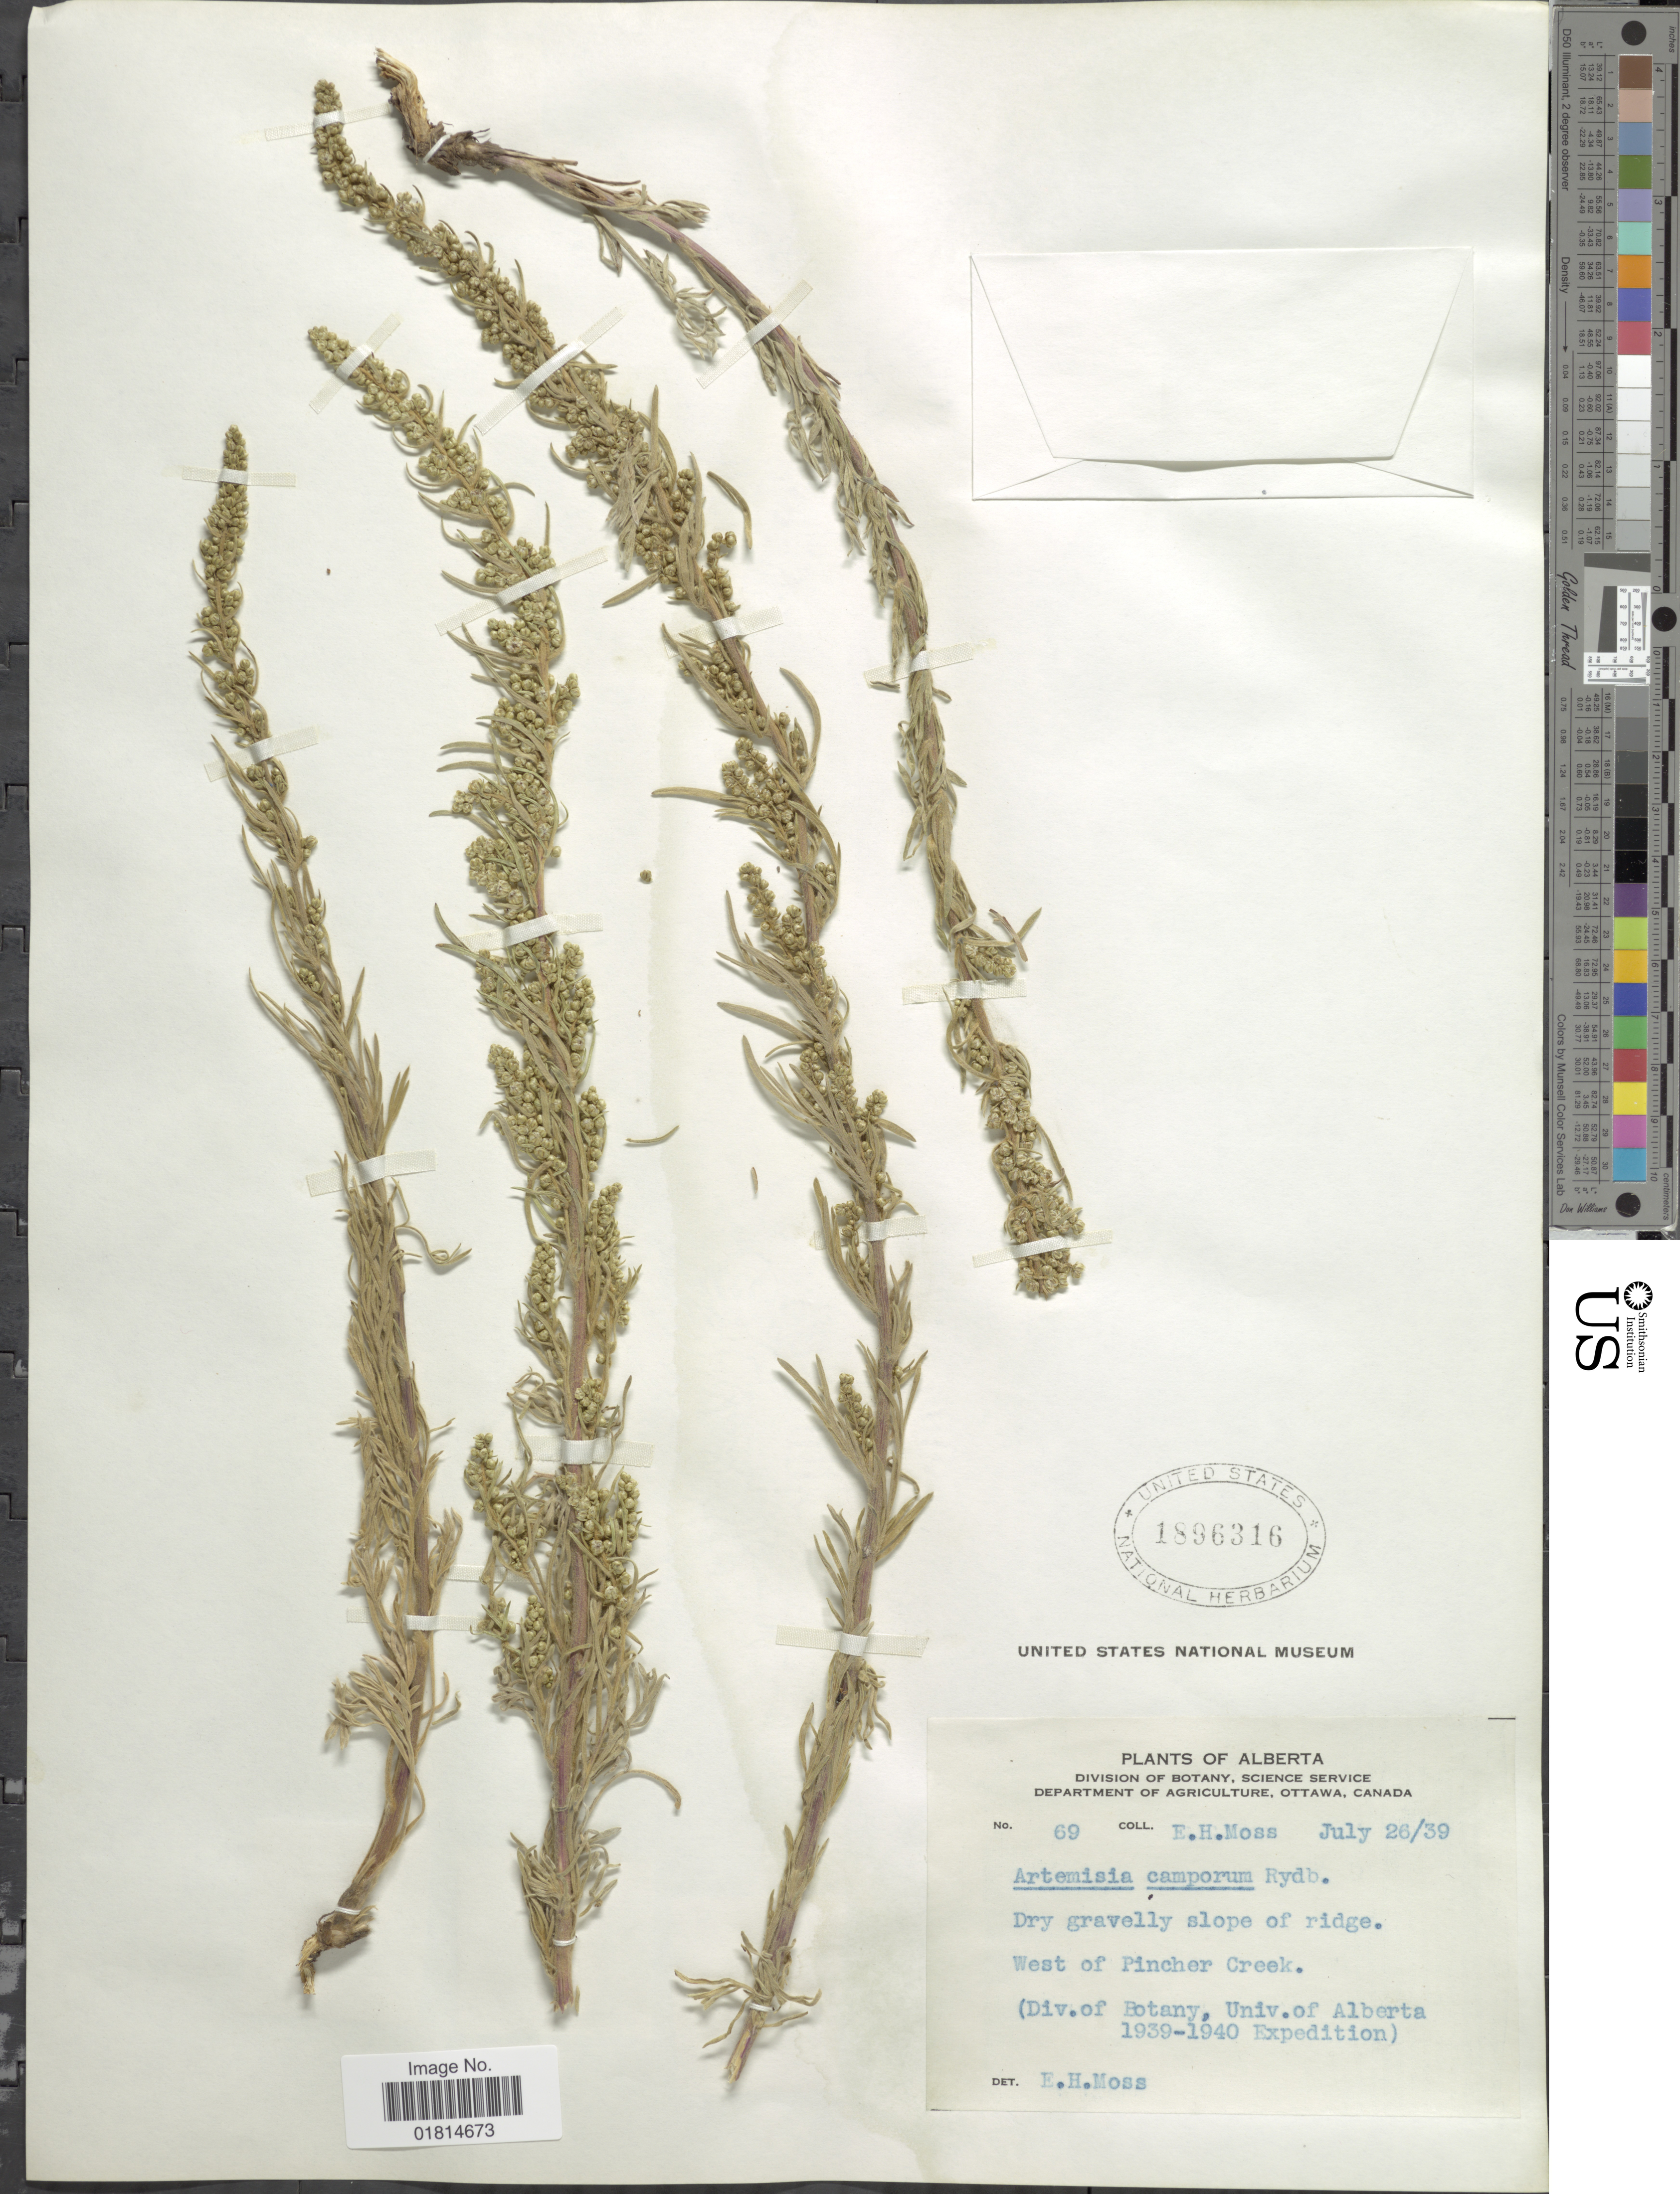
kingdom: Plantae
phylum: Tracheophyta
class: Magnoliopsida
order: Asterales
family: Asteraceae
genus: Artemisia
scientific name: Artemisia camporum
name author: Rydb.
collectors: E. Moss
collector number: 69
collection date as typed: Transcribed d/m/y: 26/7/39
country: Canada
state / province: Alberta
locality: Dry gravelly slope of ridge. West of Pinchre Creek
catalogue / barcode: US 1896316